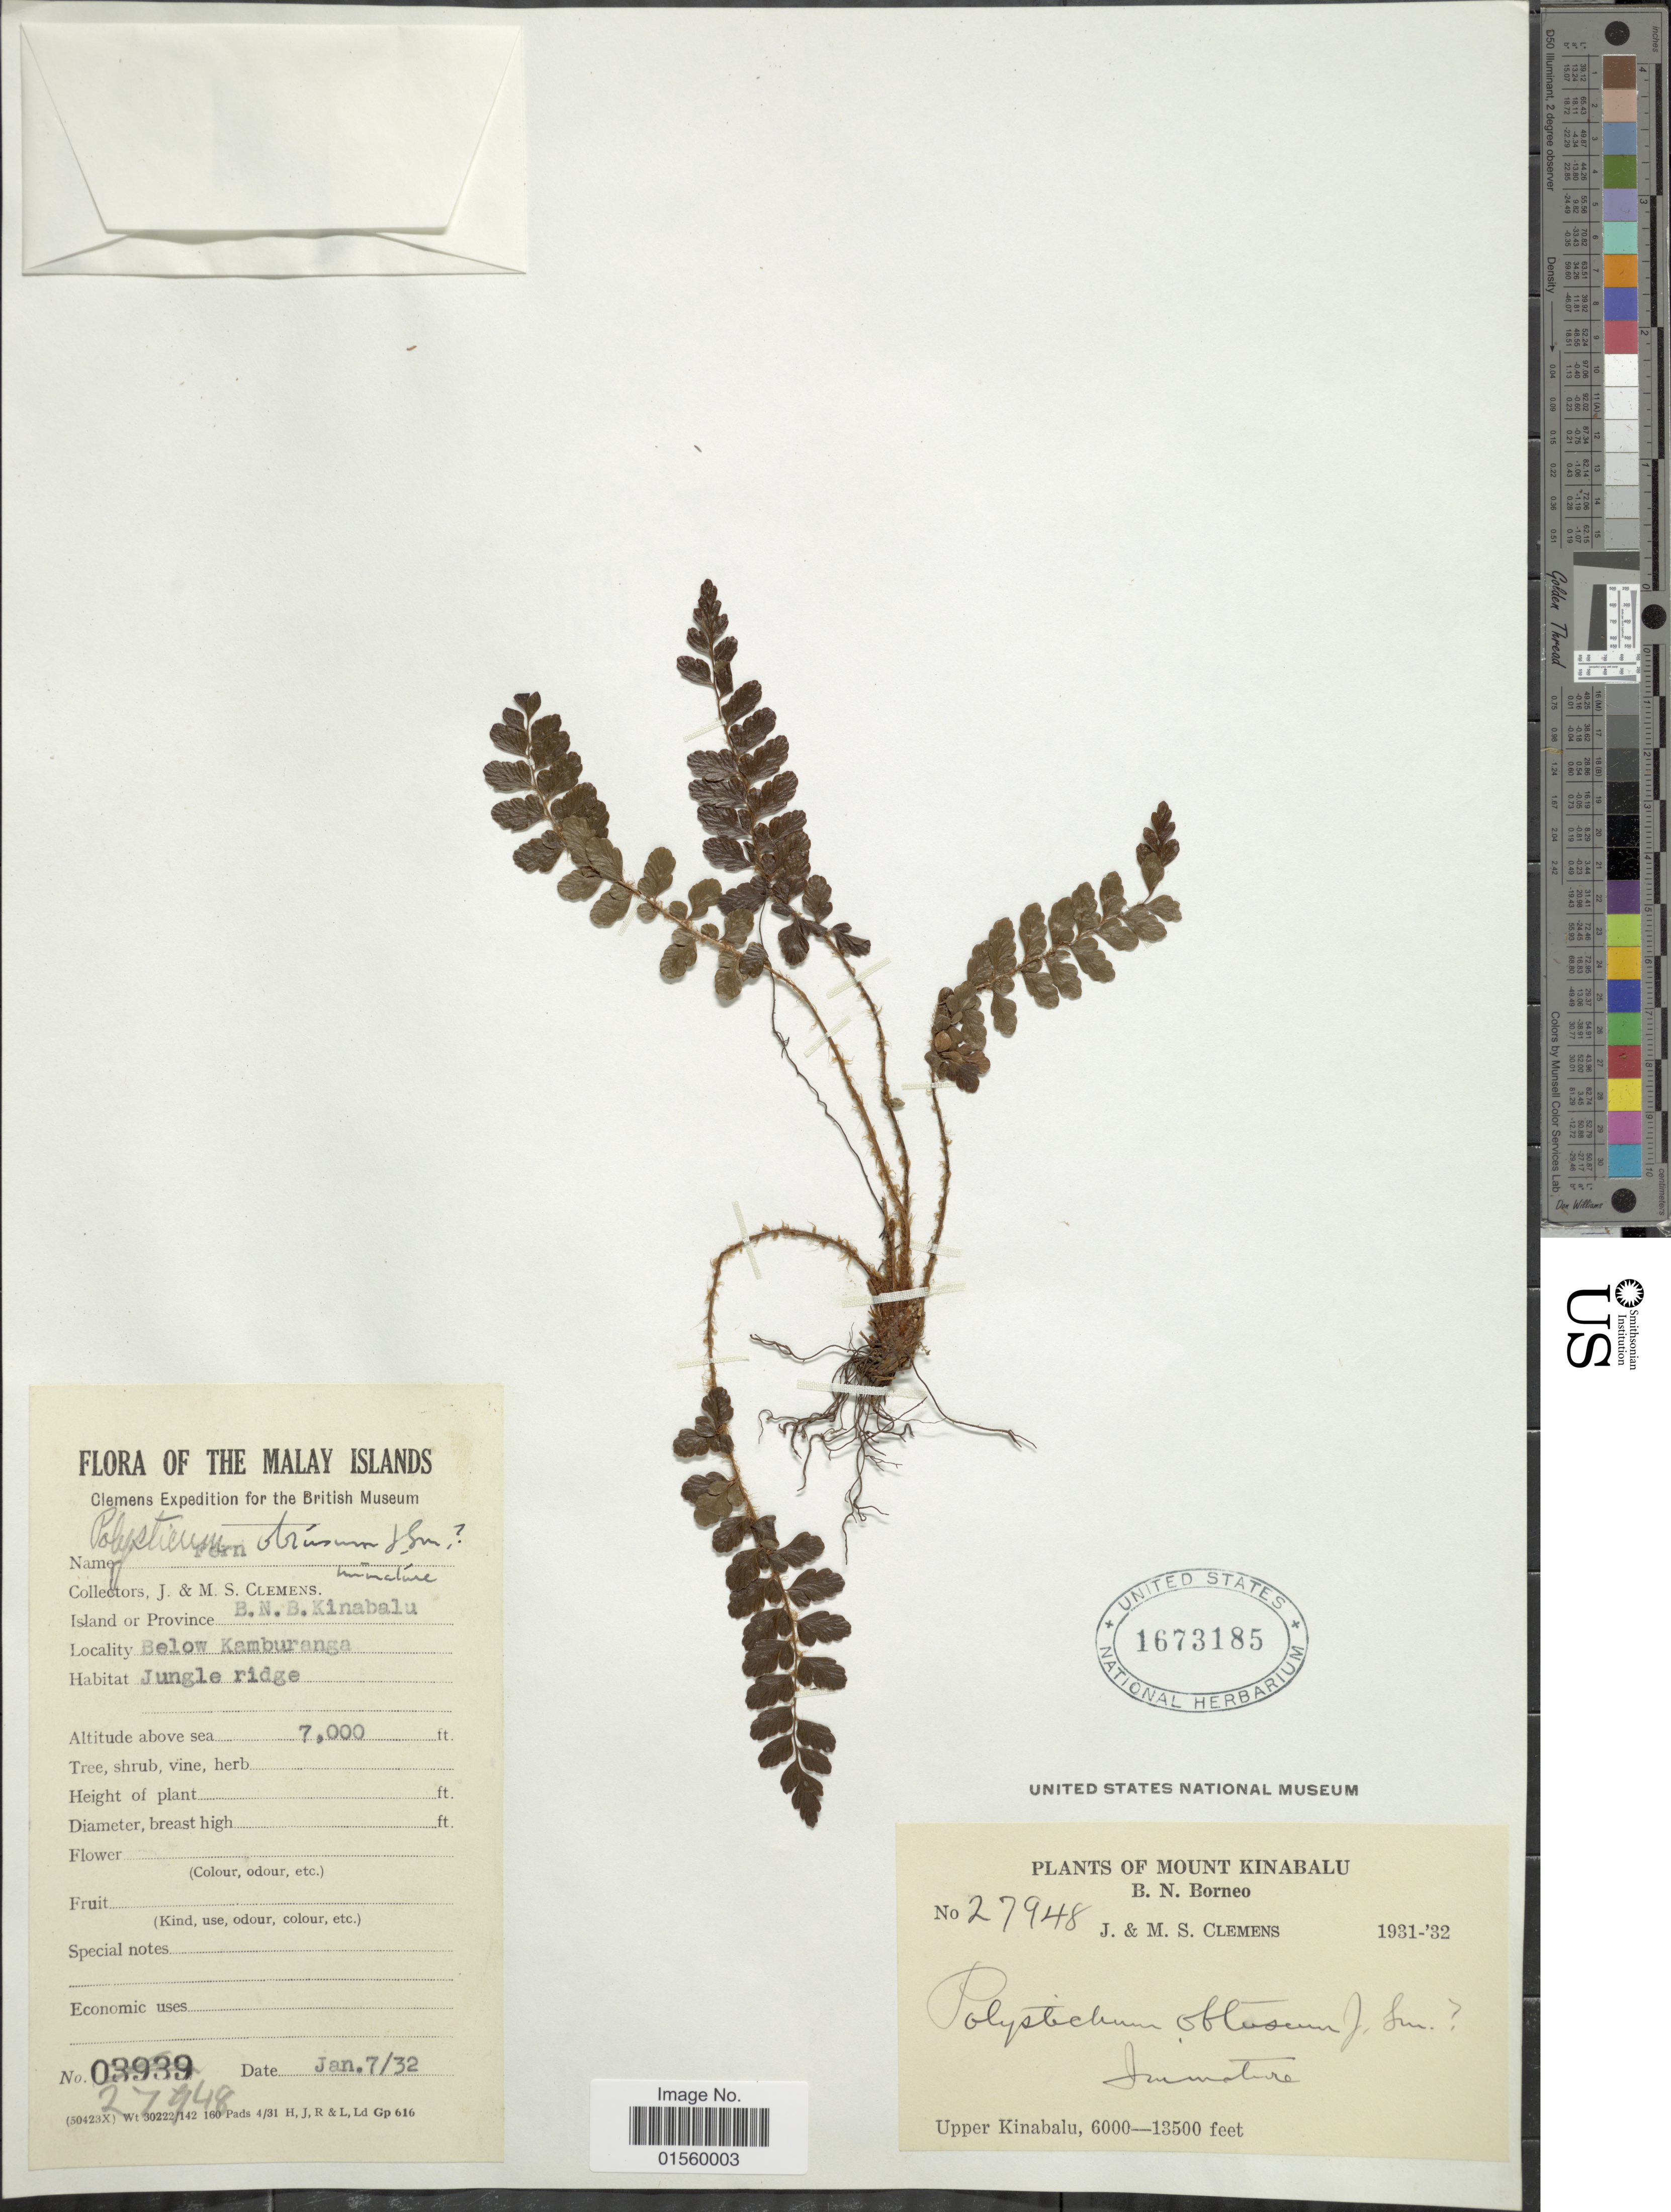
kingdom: Plantae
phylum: Tracheophyta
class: Polypodiopsida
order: Polypodiales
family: Dryopteridaceae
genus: Polystichum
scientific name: Polystichum obtusum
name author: J. Sm.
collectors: J. Clemens & M. S. Clemens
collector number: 27948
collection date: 1932-01-07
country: Malaysia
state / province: Sabah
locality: Malay Islands, B. N. B., Kinabalu, below Kamburanga, Mount Kinabalu, B. N. Borneo, Upper Kinabalu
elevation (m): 2134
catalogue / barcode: US 1673185